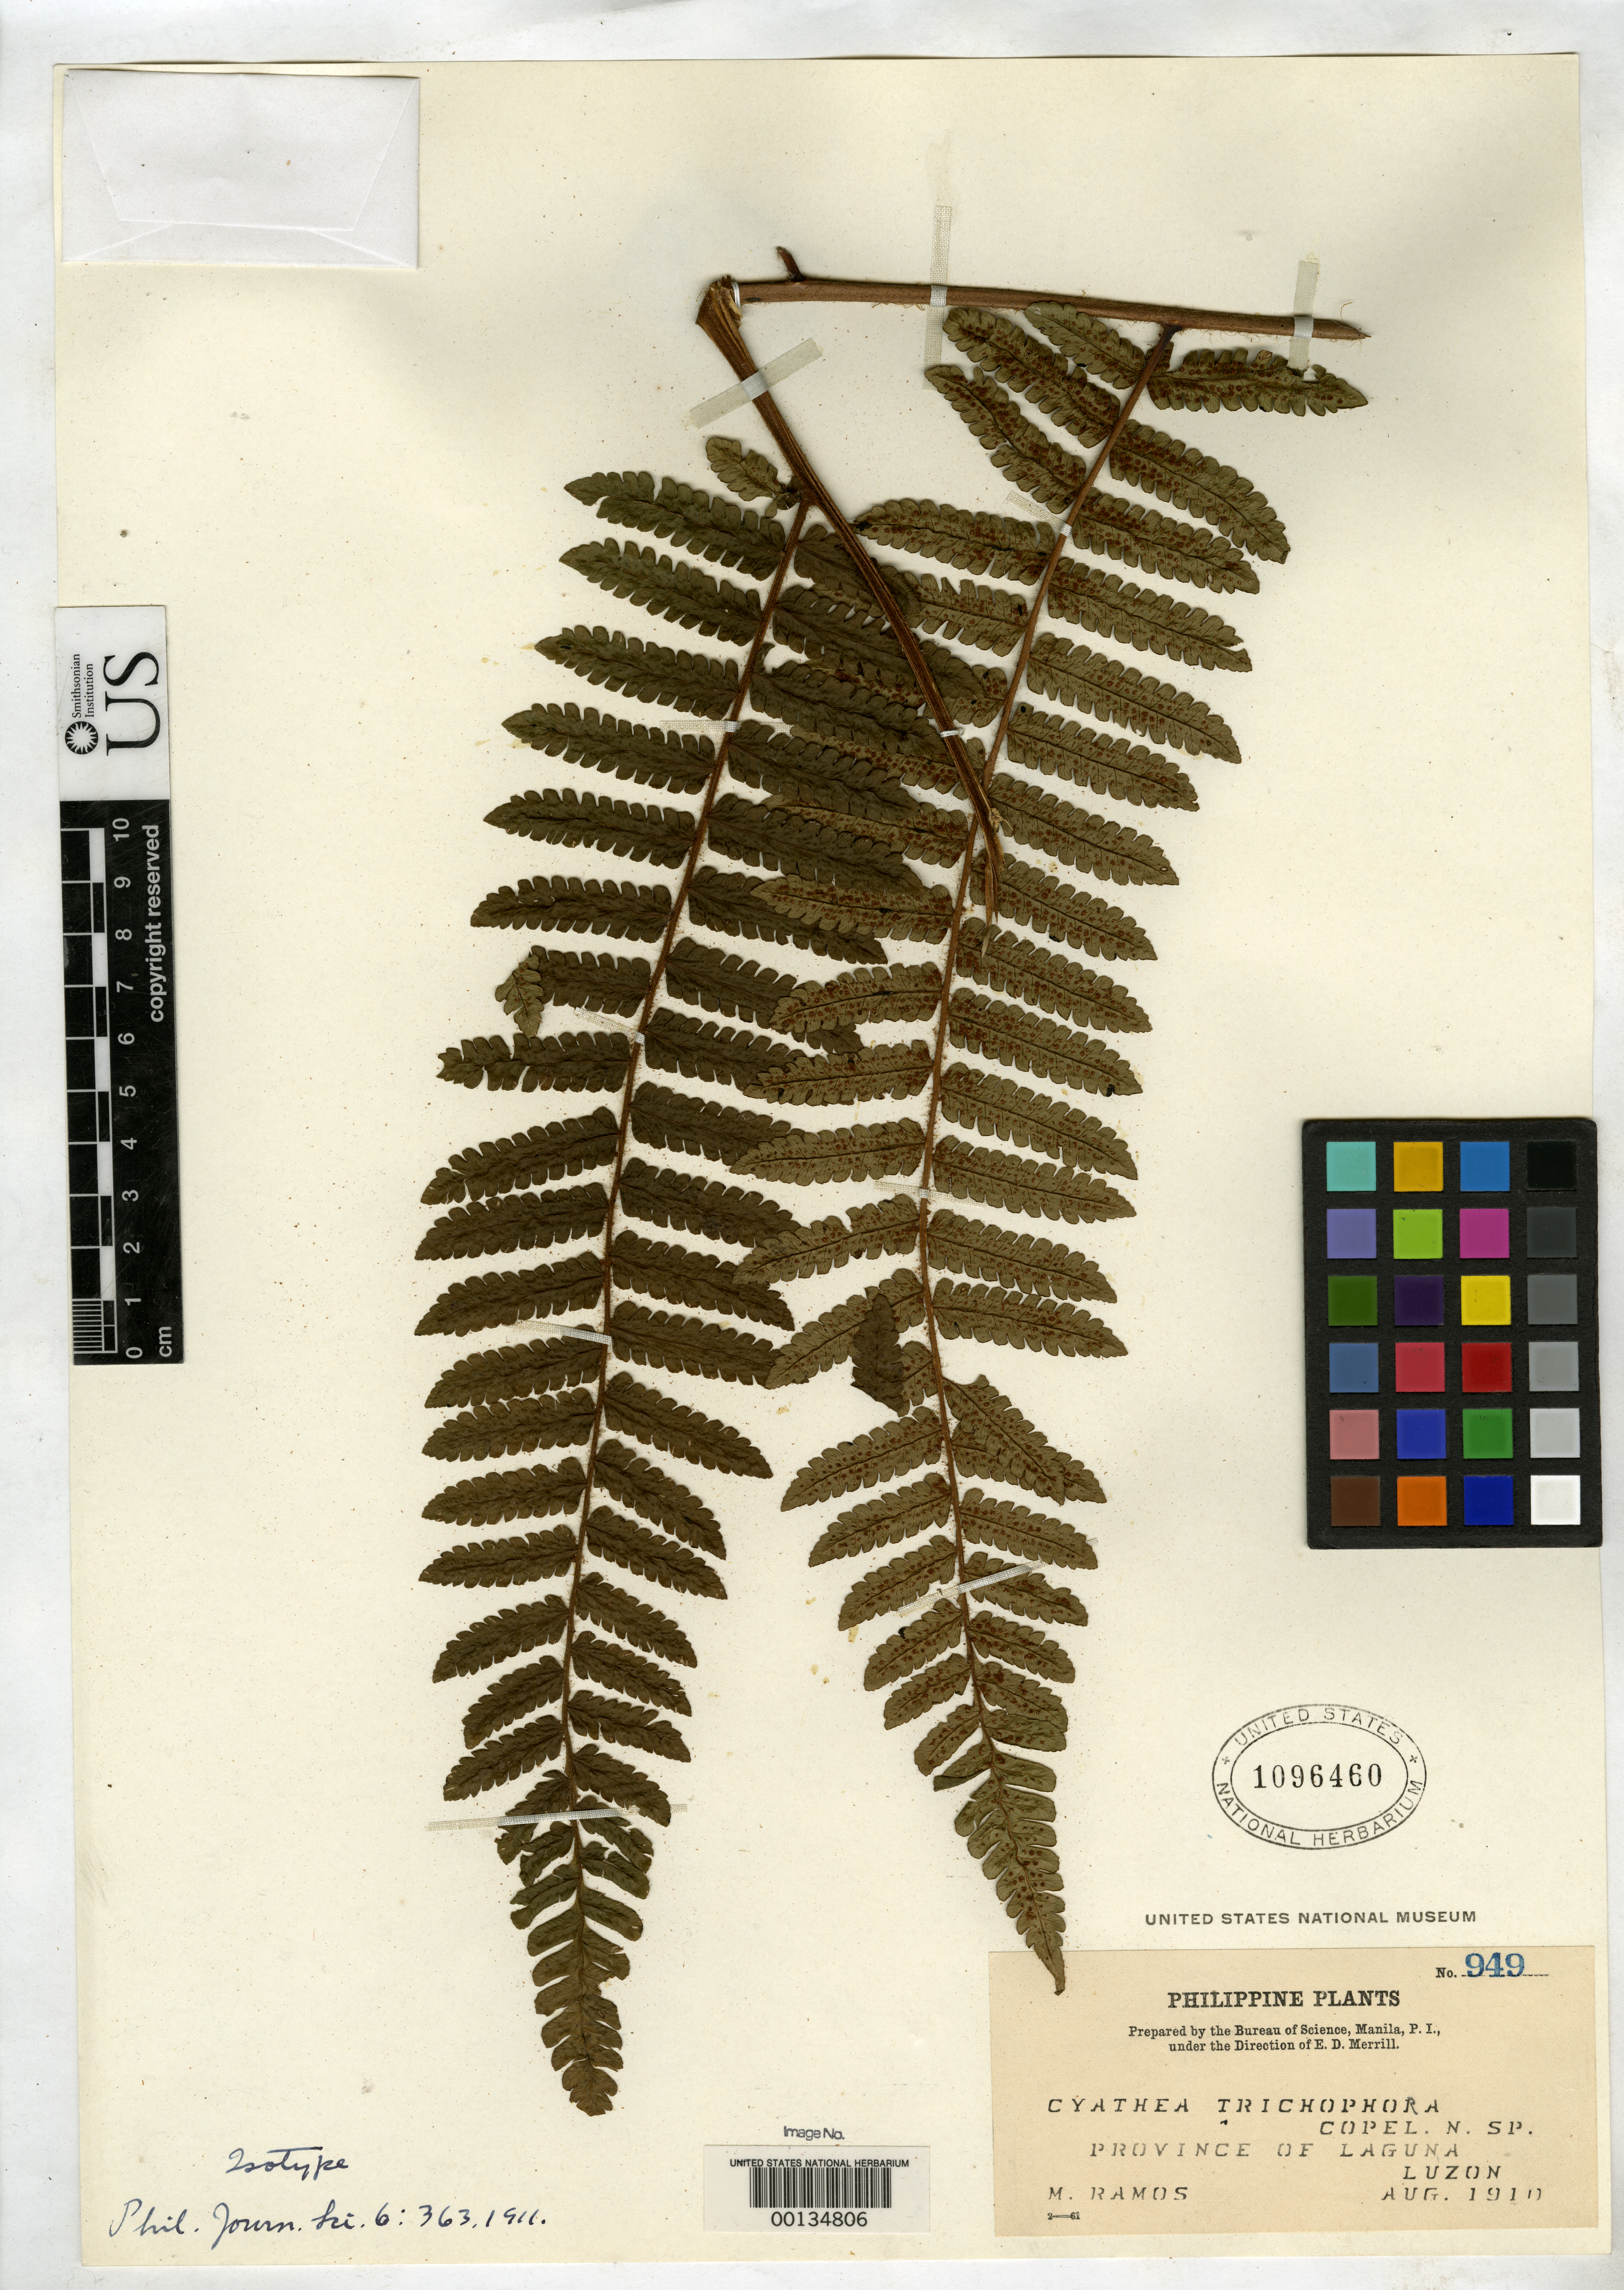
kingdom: Plantae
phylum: Tracheophyta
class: Polypodiopsida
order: Cyatheales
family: Cyatheaceae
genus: Cyathea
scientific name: Cyathea trichophora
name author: Copel.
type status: Isotype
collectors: M. Ramos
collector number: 949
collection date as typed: Aug 1910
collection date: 1910-08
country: Philippines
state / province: Calabarzon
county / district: Laguna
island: Luzon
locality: San Antonio.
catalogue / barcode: US 1096460